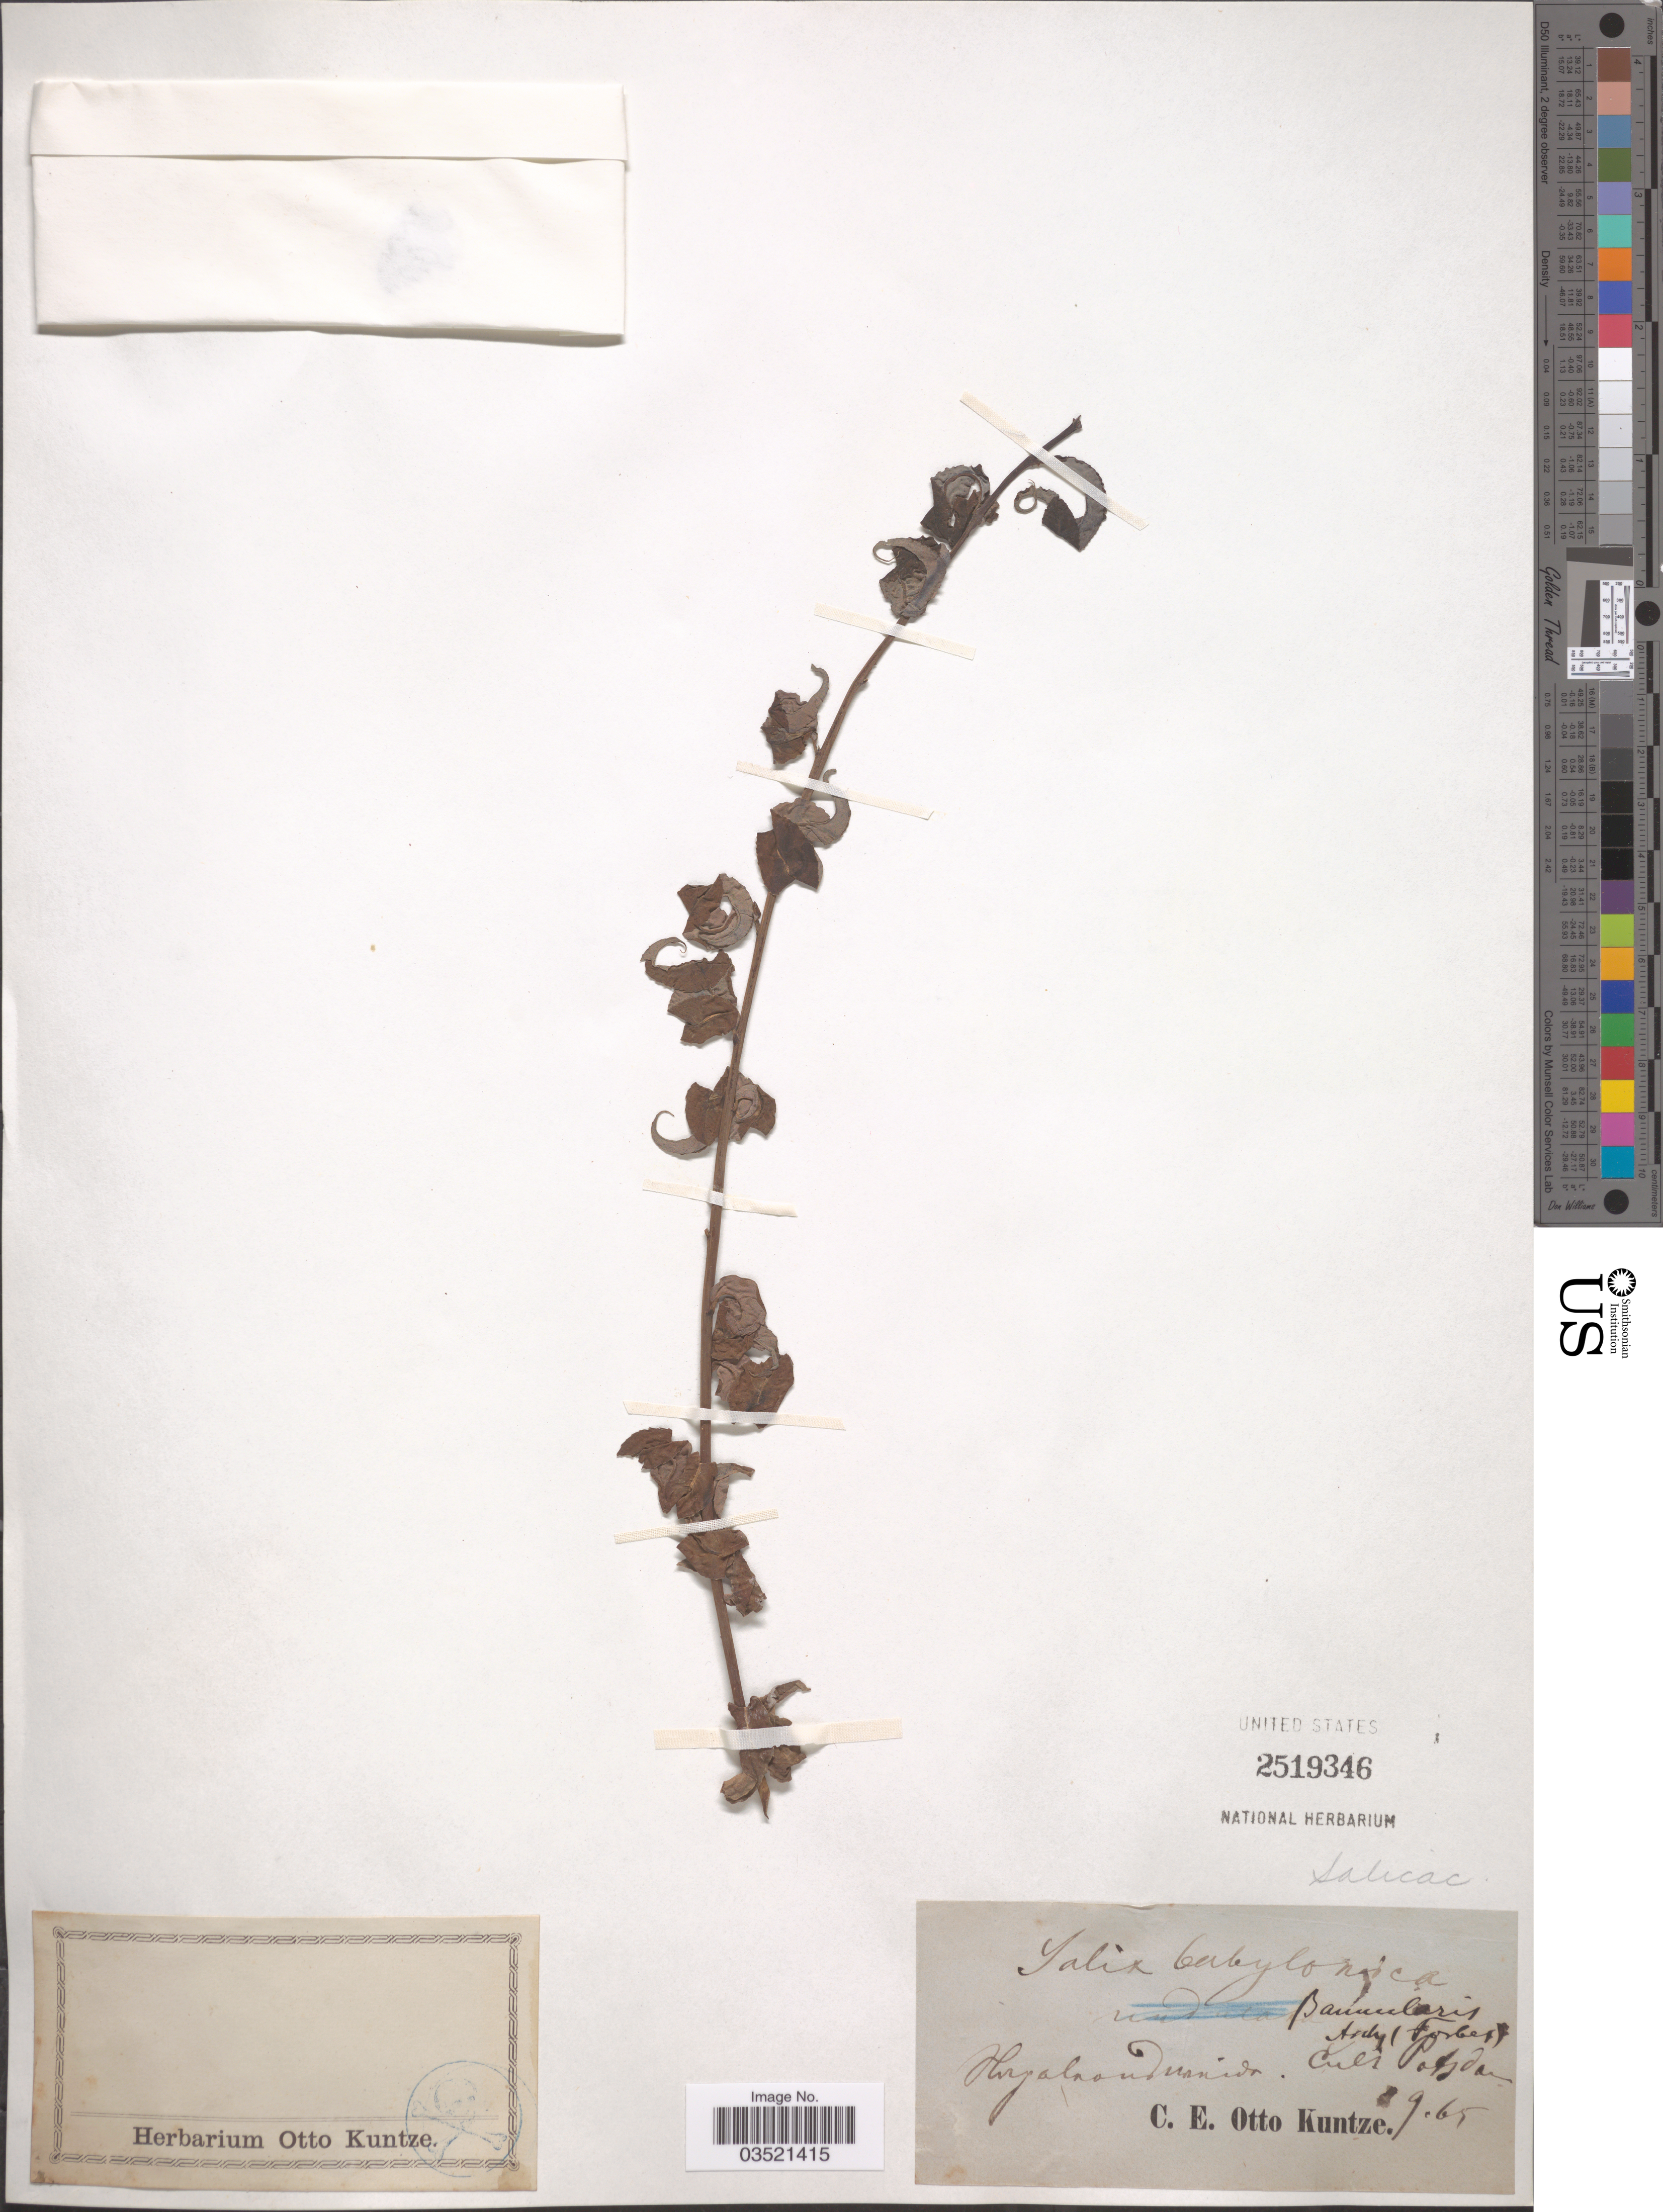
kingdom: Plantae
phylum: Tracheophyta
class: Magnoliopsida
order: Malpighiales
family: Salicaceae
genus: Salix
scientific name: Salix babylonica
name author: L.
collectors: C.E.O. Kuntze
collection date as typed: Transcribed d/m/y: /9/65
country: Germany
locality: Hirganandminda [interpreted], Potsdam.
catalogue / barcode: US 2519346